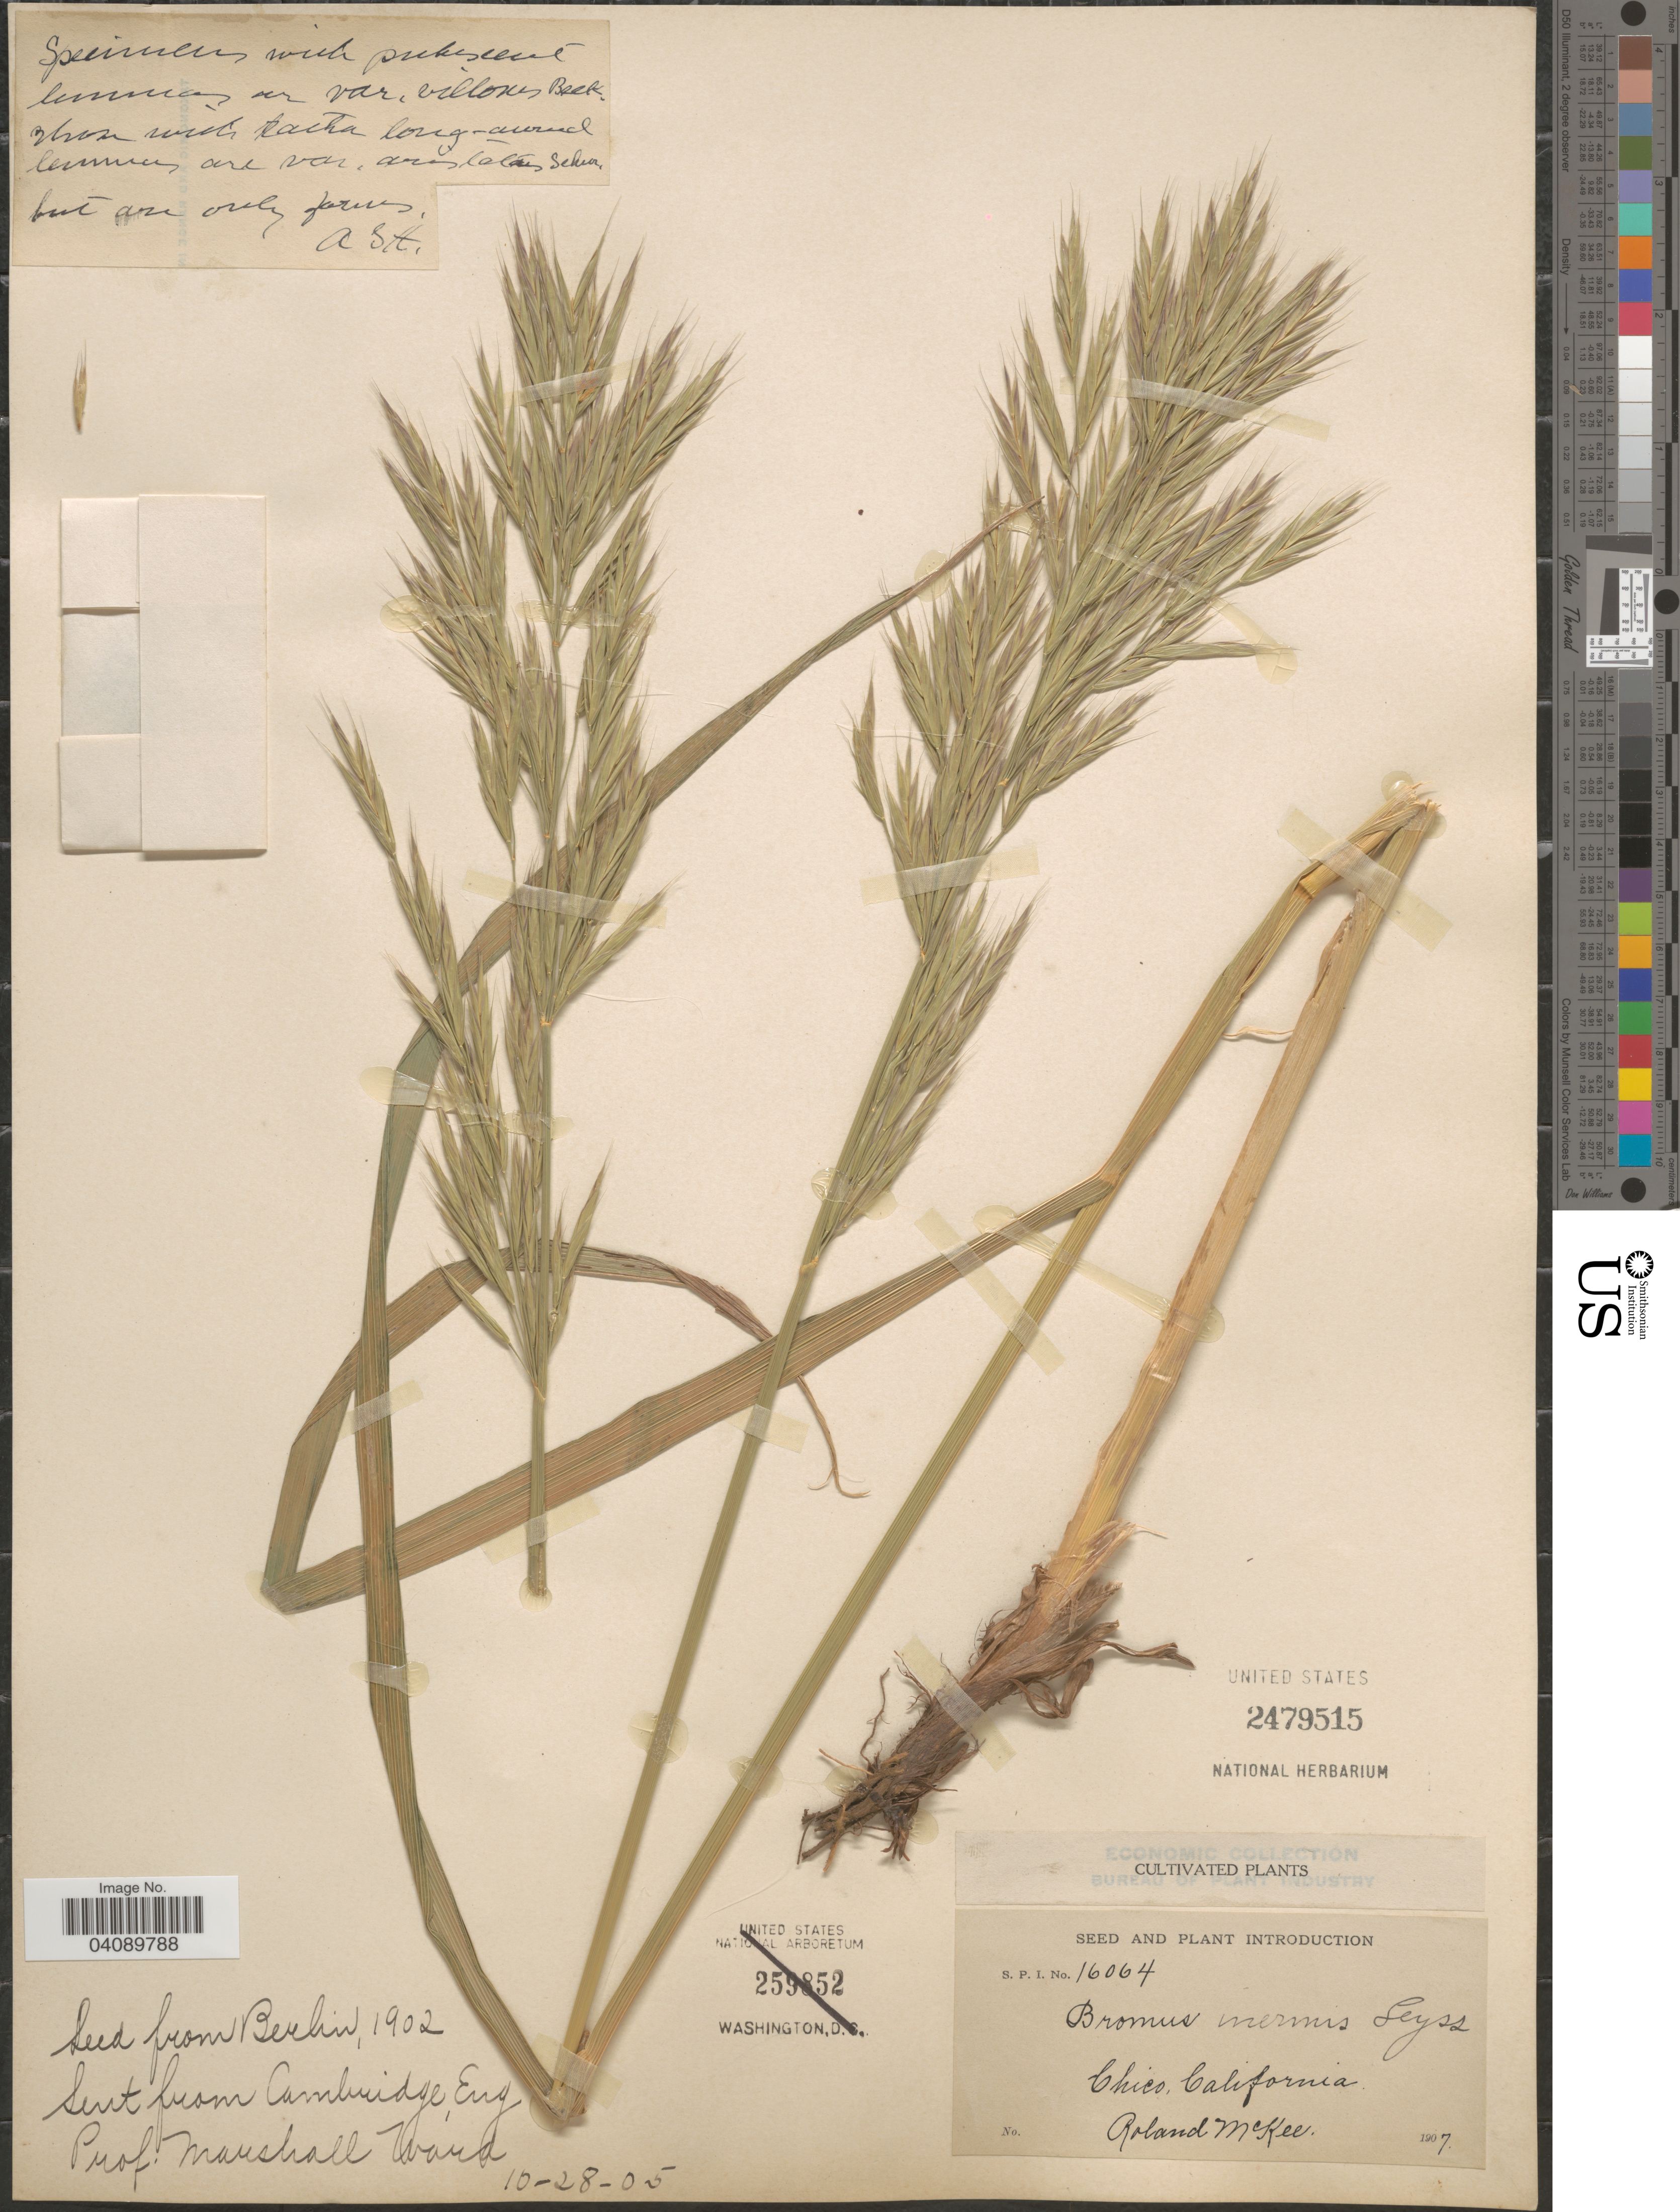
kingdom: Plantae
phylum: Tracheophyta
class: Liliopsida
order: Poales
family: Poaceae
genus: Bromus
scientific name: Bromus inermis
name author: Leyss.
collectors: R. Mckee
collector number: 16064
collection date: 1907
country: United States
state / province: California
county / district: Butte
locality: Chico.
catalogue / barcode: US 2479515